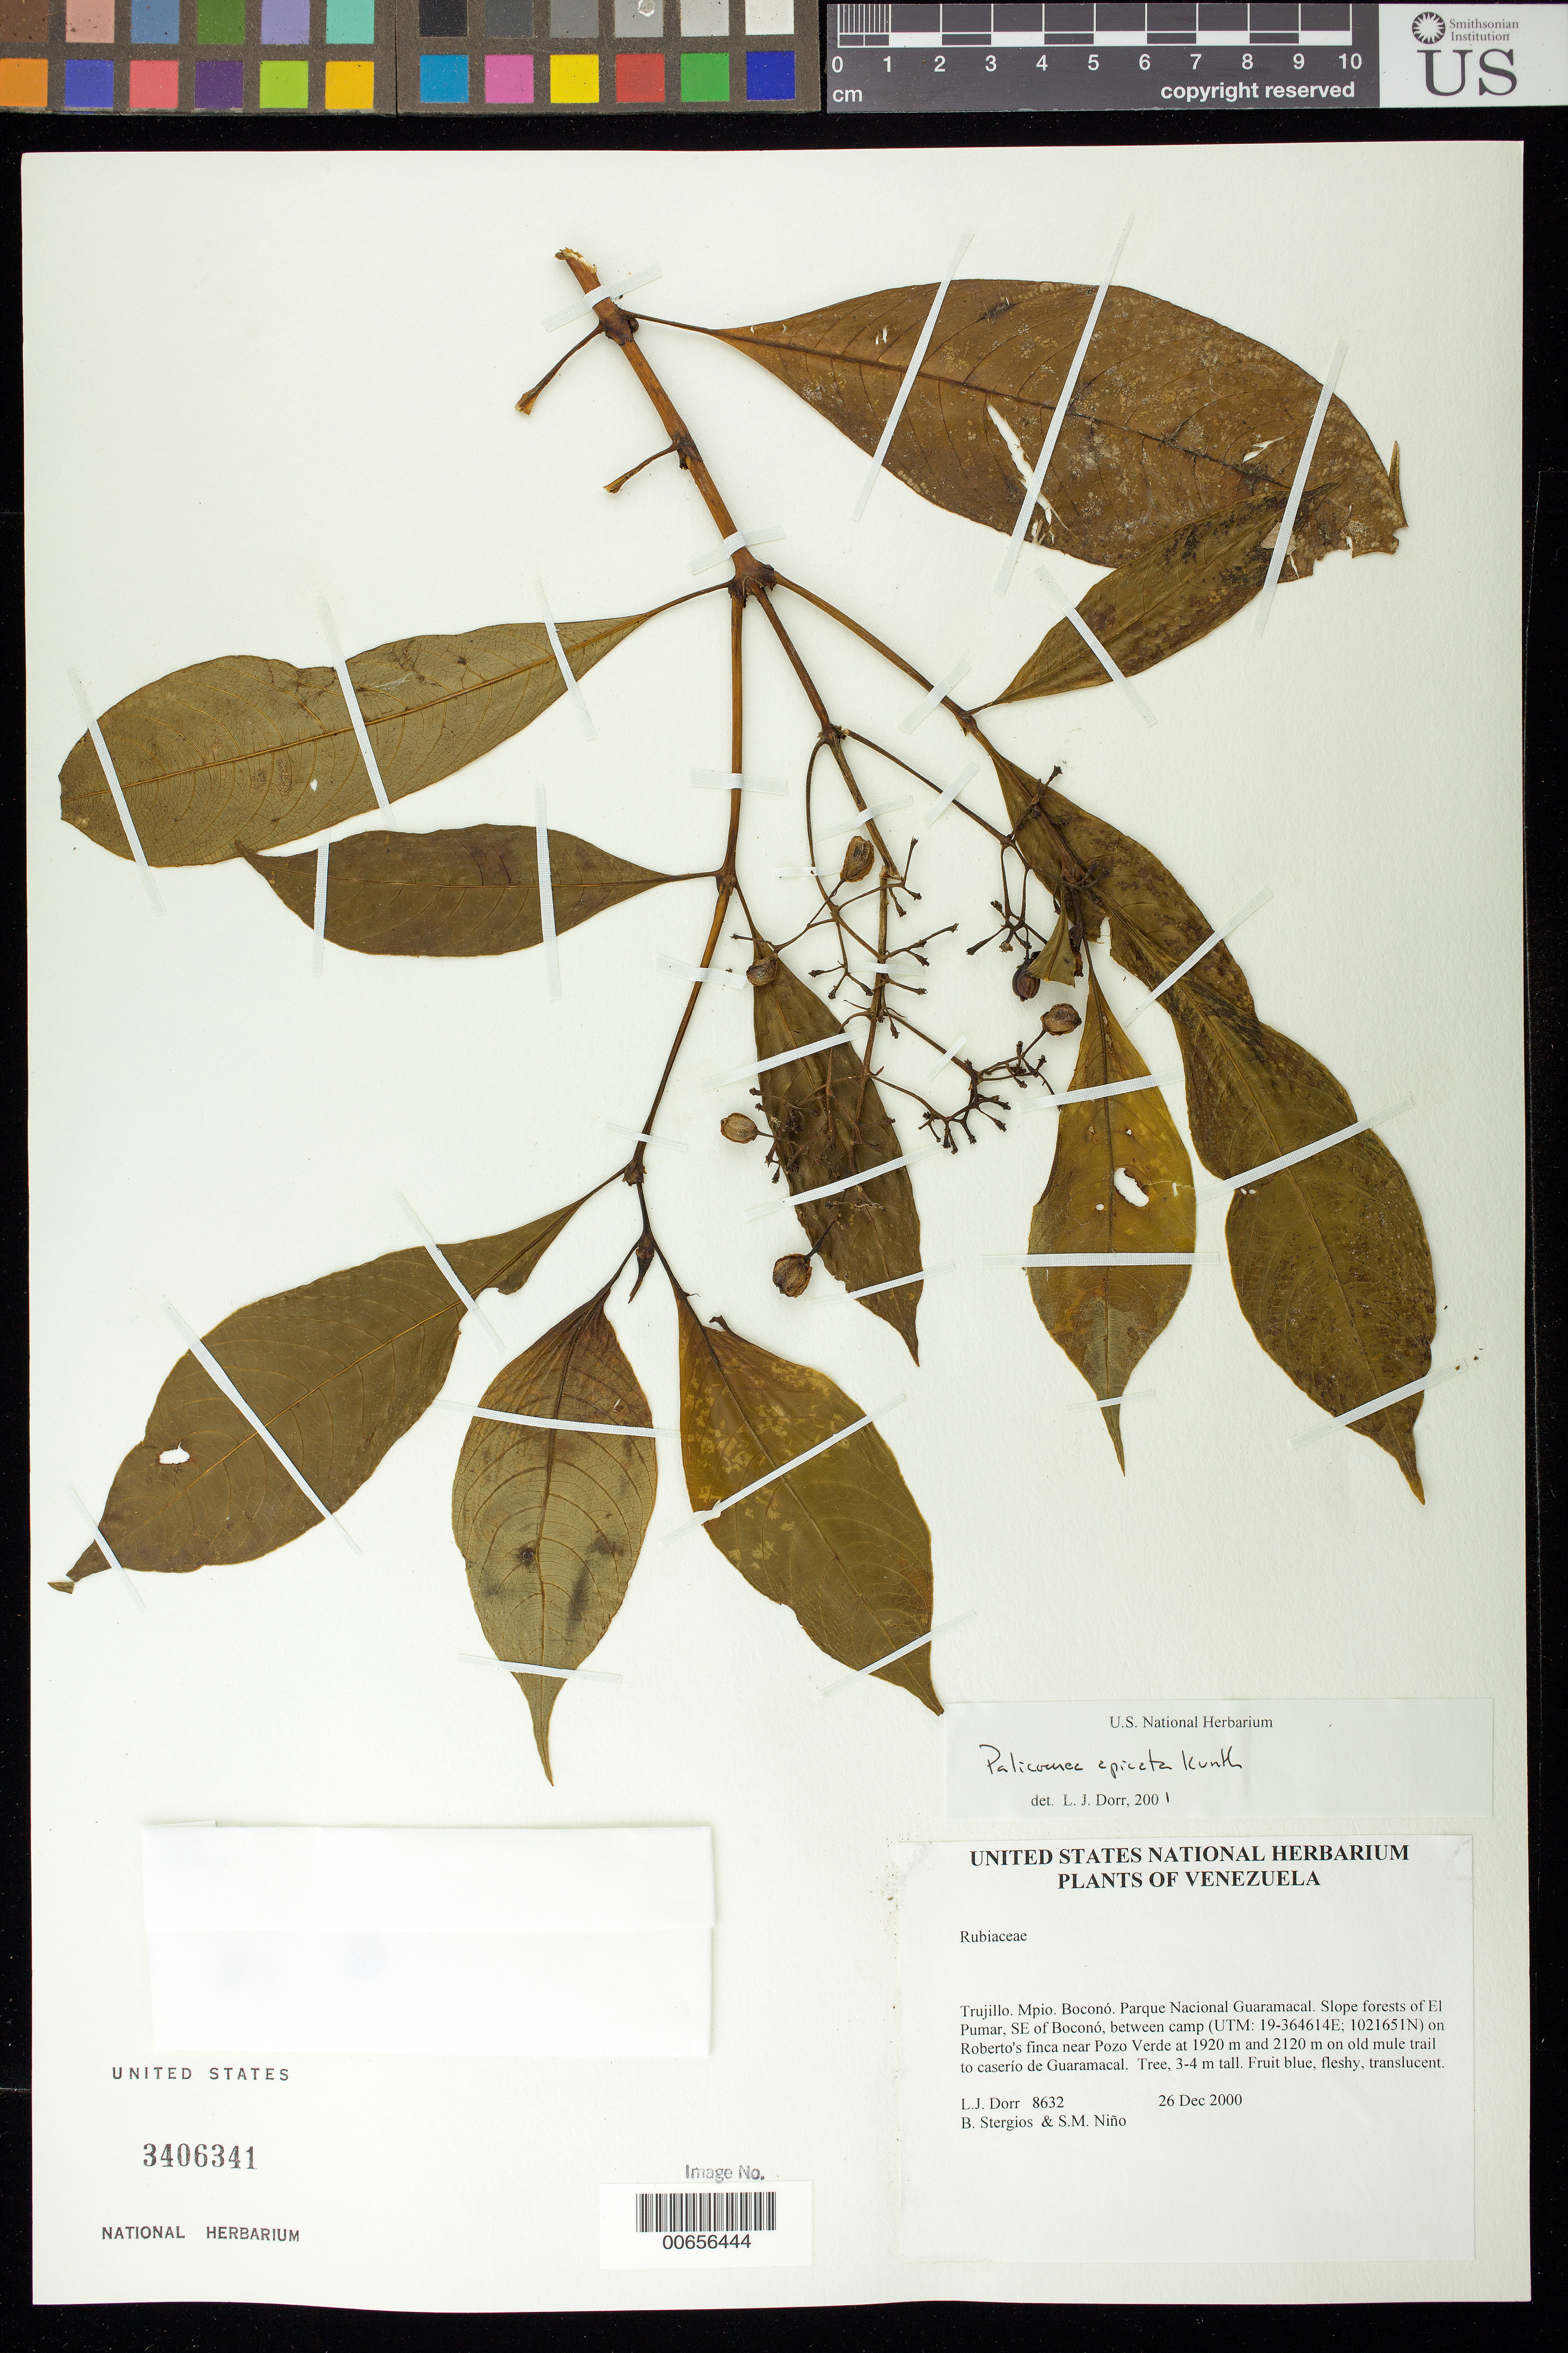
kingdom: Plantae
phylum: Tracheophyta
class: Magnoliopsida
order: Gentianales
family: Rubiaceae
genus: Palicourea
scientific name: Palicourea apicata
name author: Kunth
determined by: Dorr, L. J., (BOT), Smithsonian Institution - National Museum of Natural History (UNITED STATES)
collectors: L. J. Dorr, B. G. Stergios & S. M. Niño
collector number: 8632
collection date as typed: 26 Dec 2000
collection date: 2000-12-26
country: Venezuela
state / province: Trujillo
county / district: Boconó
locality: Parque Nacional Guaramacal. El Pumar, SE of Boconó, between camp on Roberto's finca near Pozo Verde at 1920 m and 2120 m on old mule trail to caserío de Guaramacal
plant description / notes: MO, PORT, US, VEN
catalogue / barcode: US 3406341